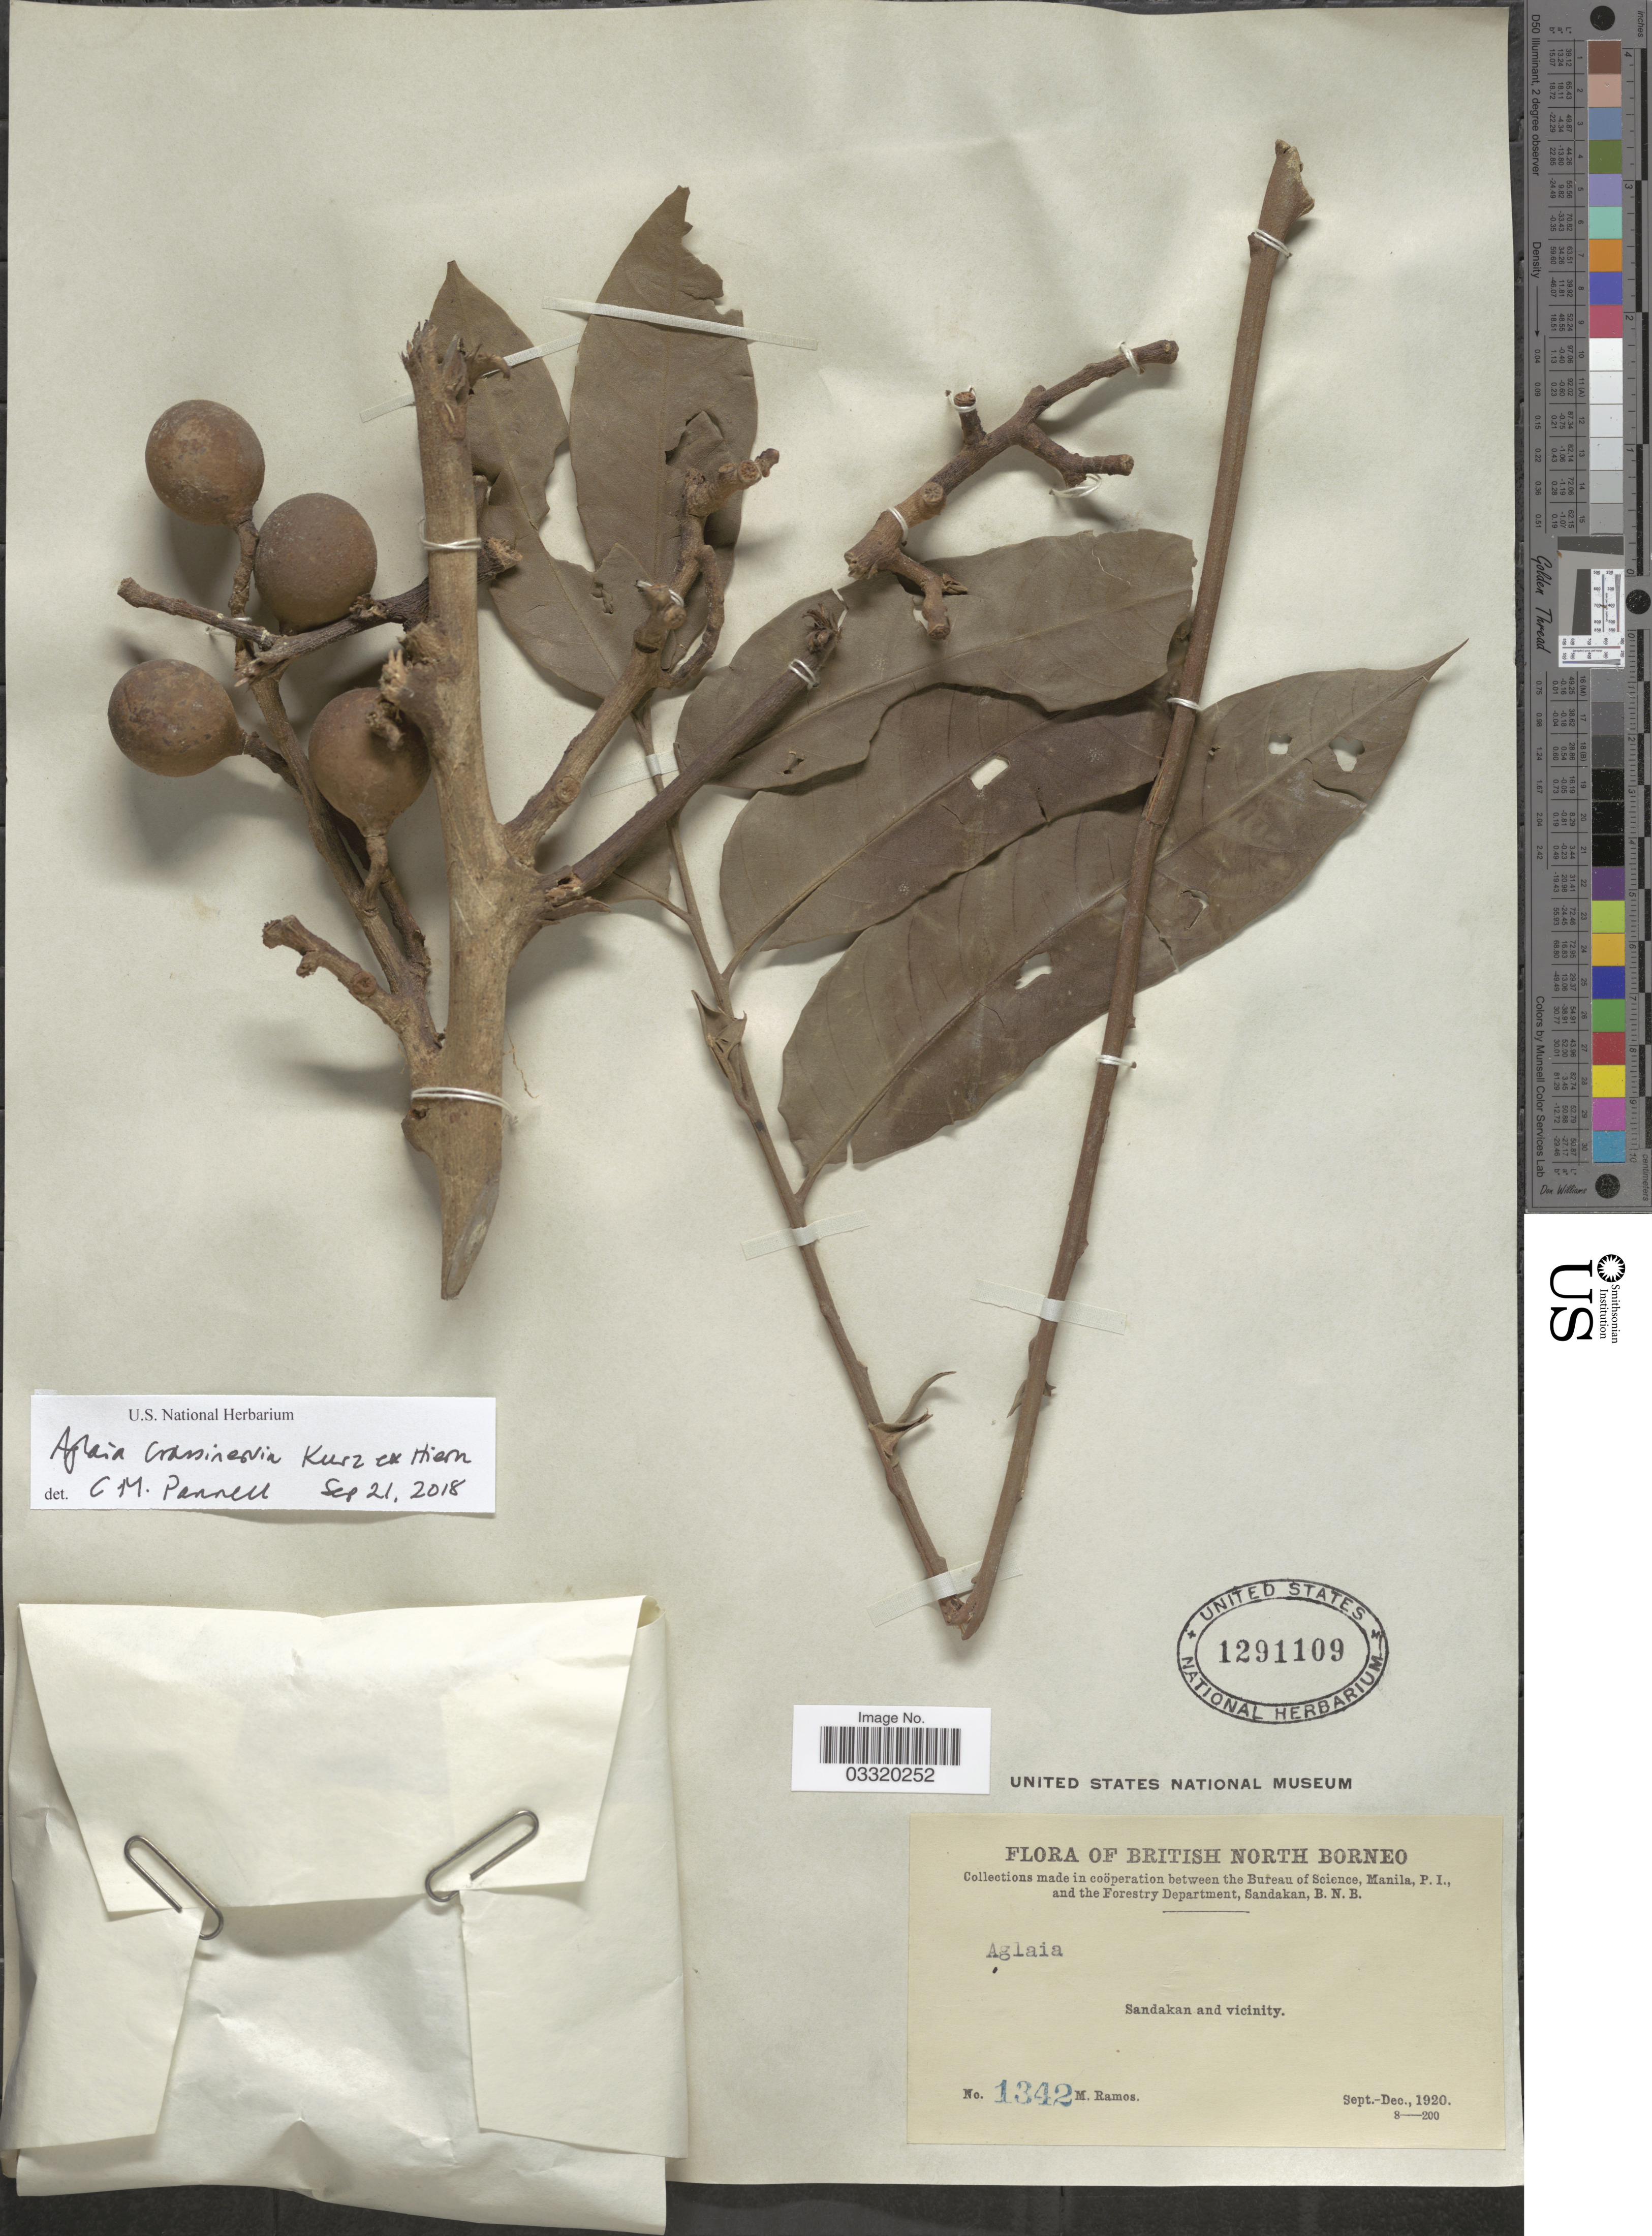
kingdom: Plantae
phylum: Tracheophyta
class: Magnoliopsida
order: Sapindales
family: Meliaceae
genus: Aglaia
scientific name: Aglaia crassinervia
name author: Kurz ex Hiern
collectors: M. Ramos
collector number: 1342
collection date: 1920-09/1920-12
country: Malaysia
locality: British North Borneo. Sandakan and vicinity.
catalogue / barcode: US 1291109